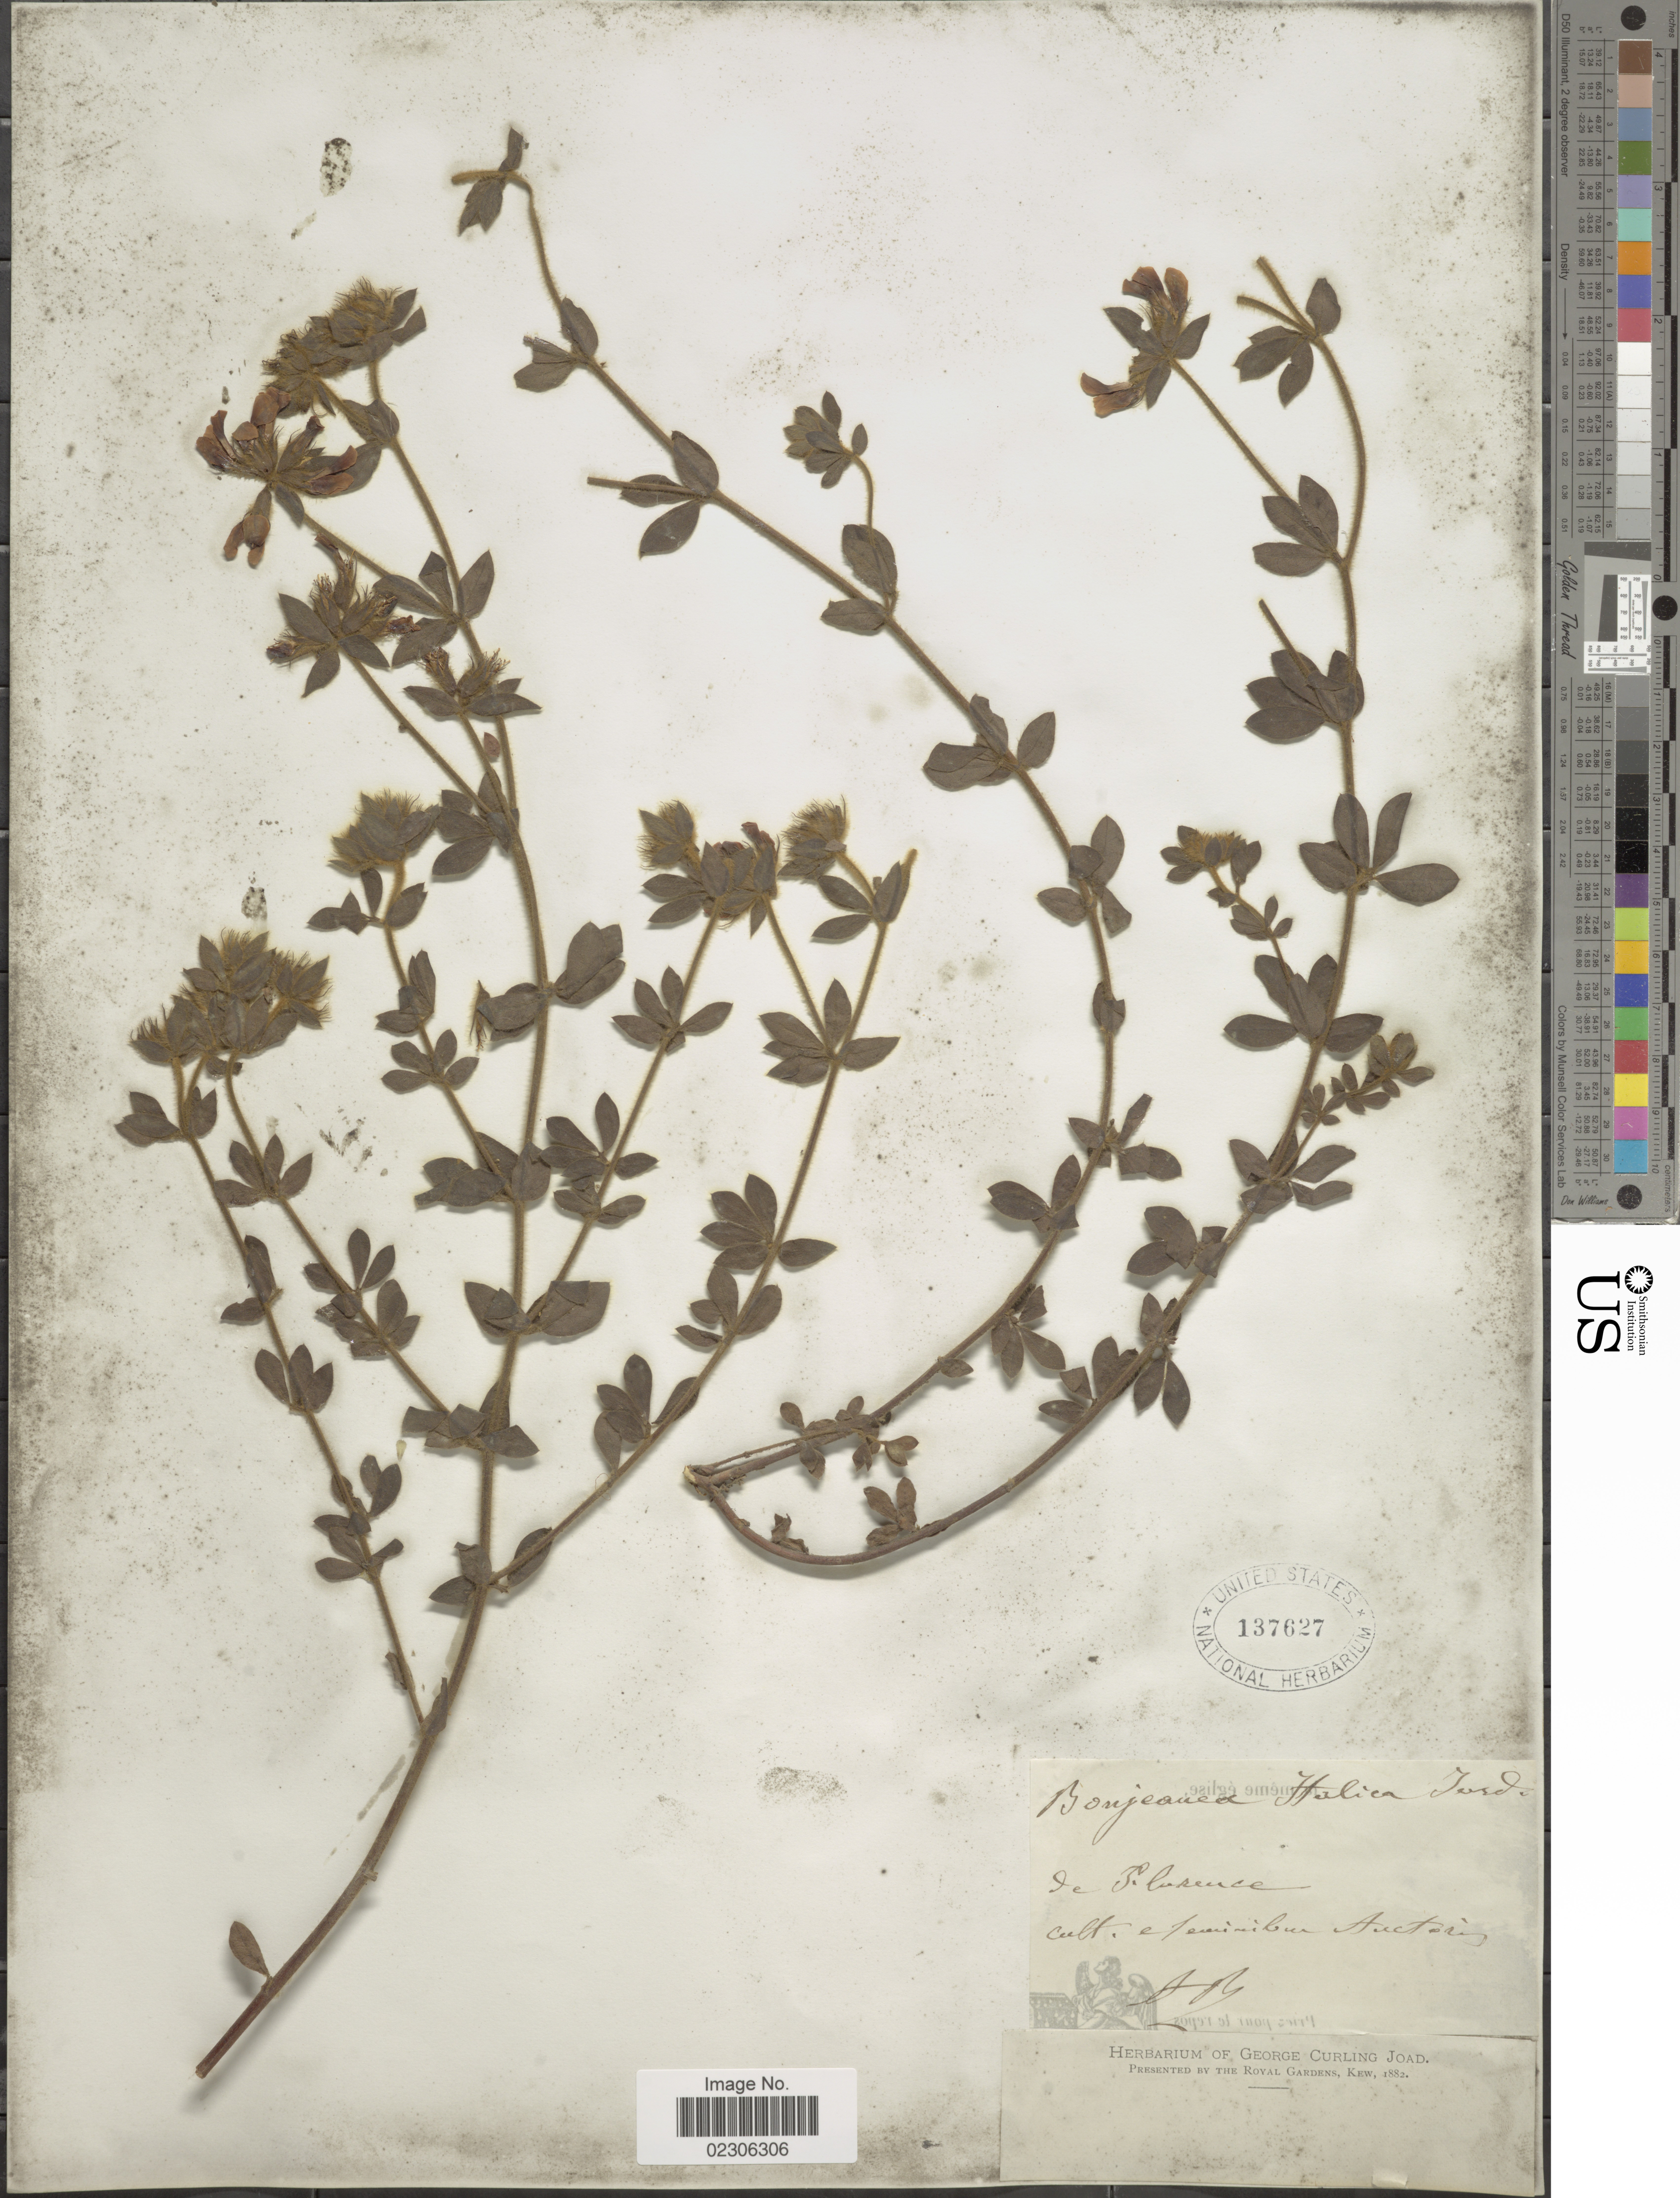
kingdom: Plantae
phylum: Tracheophyta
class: Magnoliopsida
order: Fabales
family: Fabaceae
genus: Dorycnium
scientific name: Dorycnium hirsutum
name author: (L.) Ser.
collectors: A. B.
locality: De Pluviane, cult e feminibus Auctoris [interpreted]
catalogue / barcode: US 137627